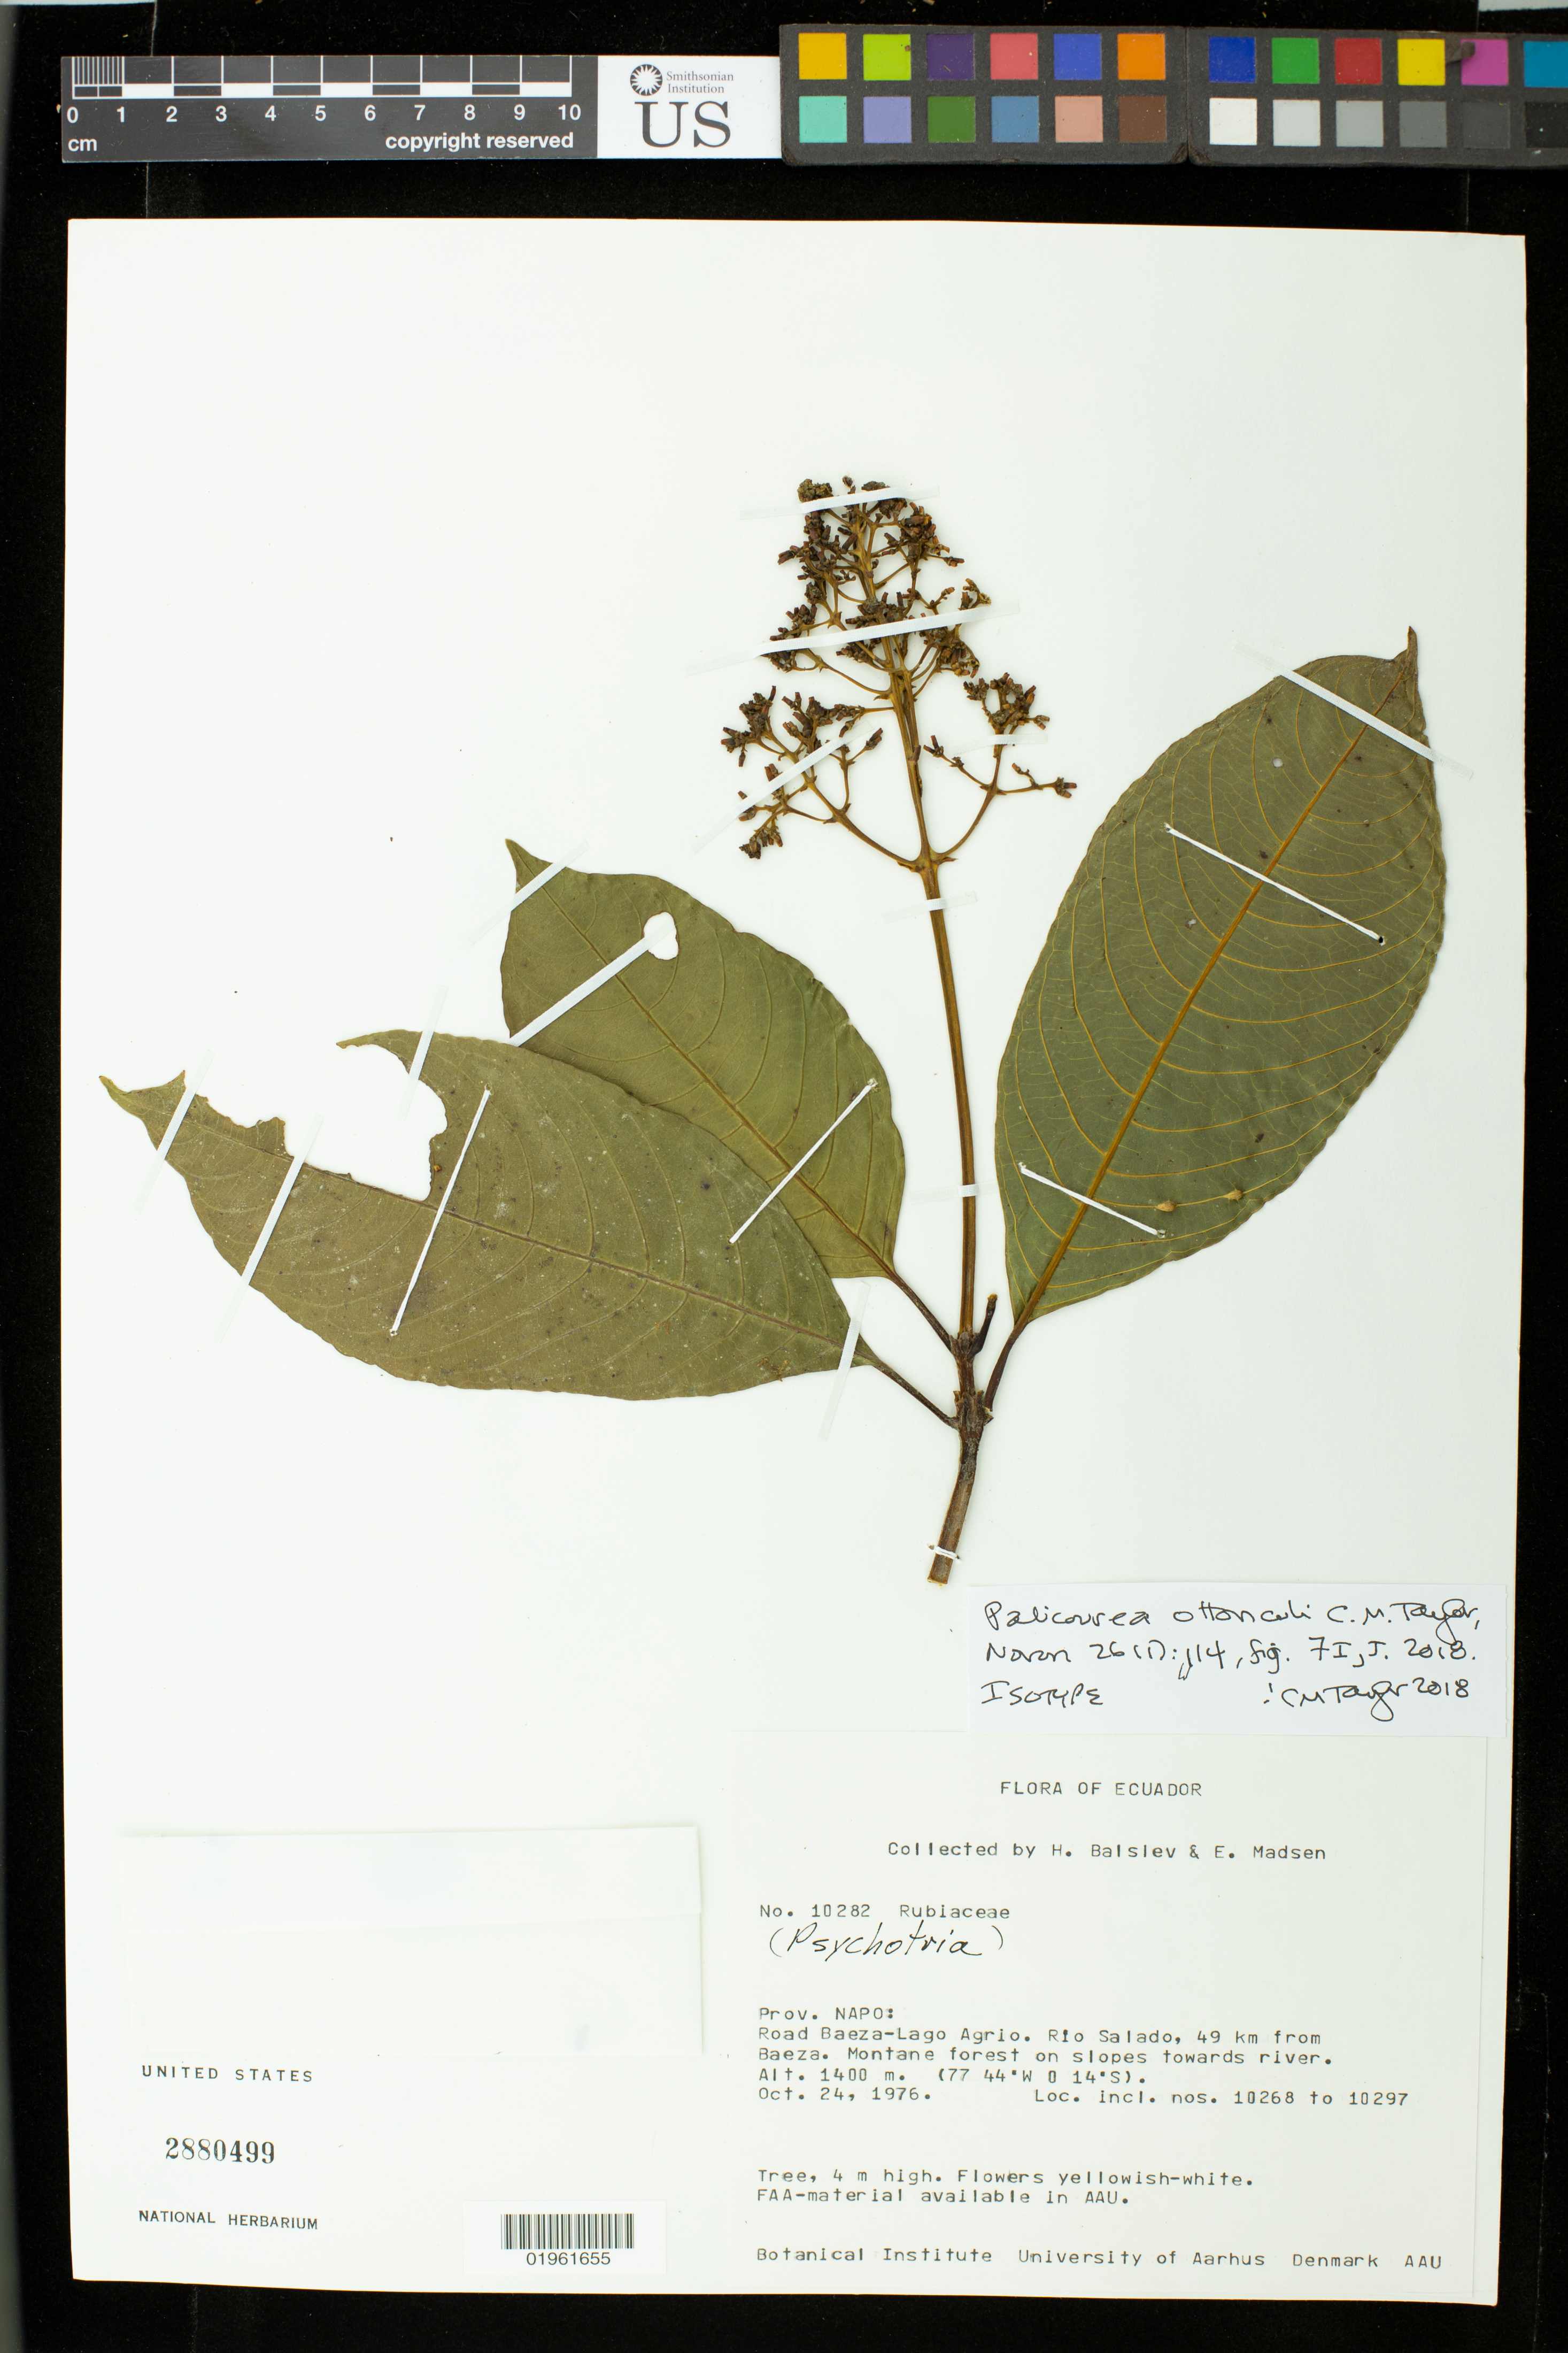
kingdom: Plantae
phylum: Tracheophyta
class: Magnoliopsida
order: Gentianales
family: Rubiaceae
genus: Palicourea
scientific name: Palicourea ottohuberi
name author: J.H. Kirkbr.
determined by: Taylor, Charlotte M.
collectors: H. Balsev & E. Madsen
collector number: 10282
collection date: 1976-10-24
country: Ecuador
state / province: Napo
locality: Road Baeza-Napo Agrio. Rio Salado, 49 km from Baeza.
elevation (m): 1400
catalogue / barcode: US 2880499